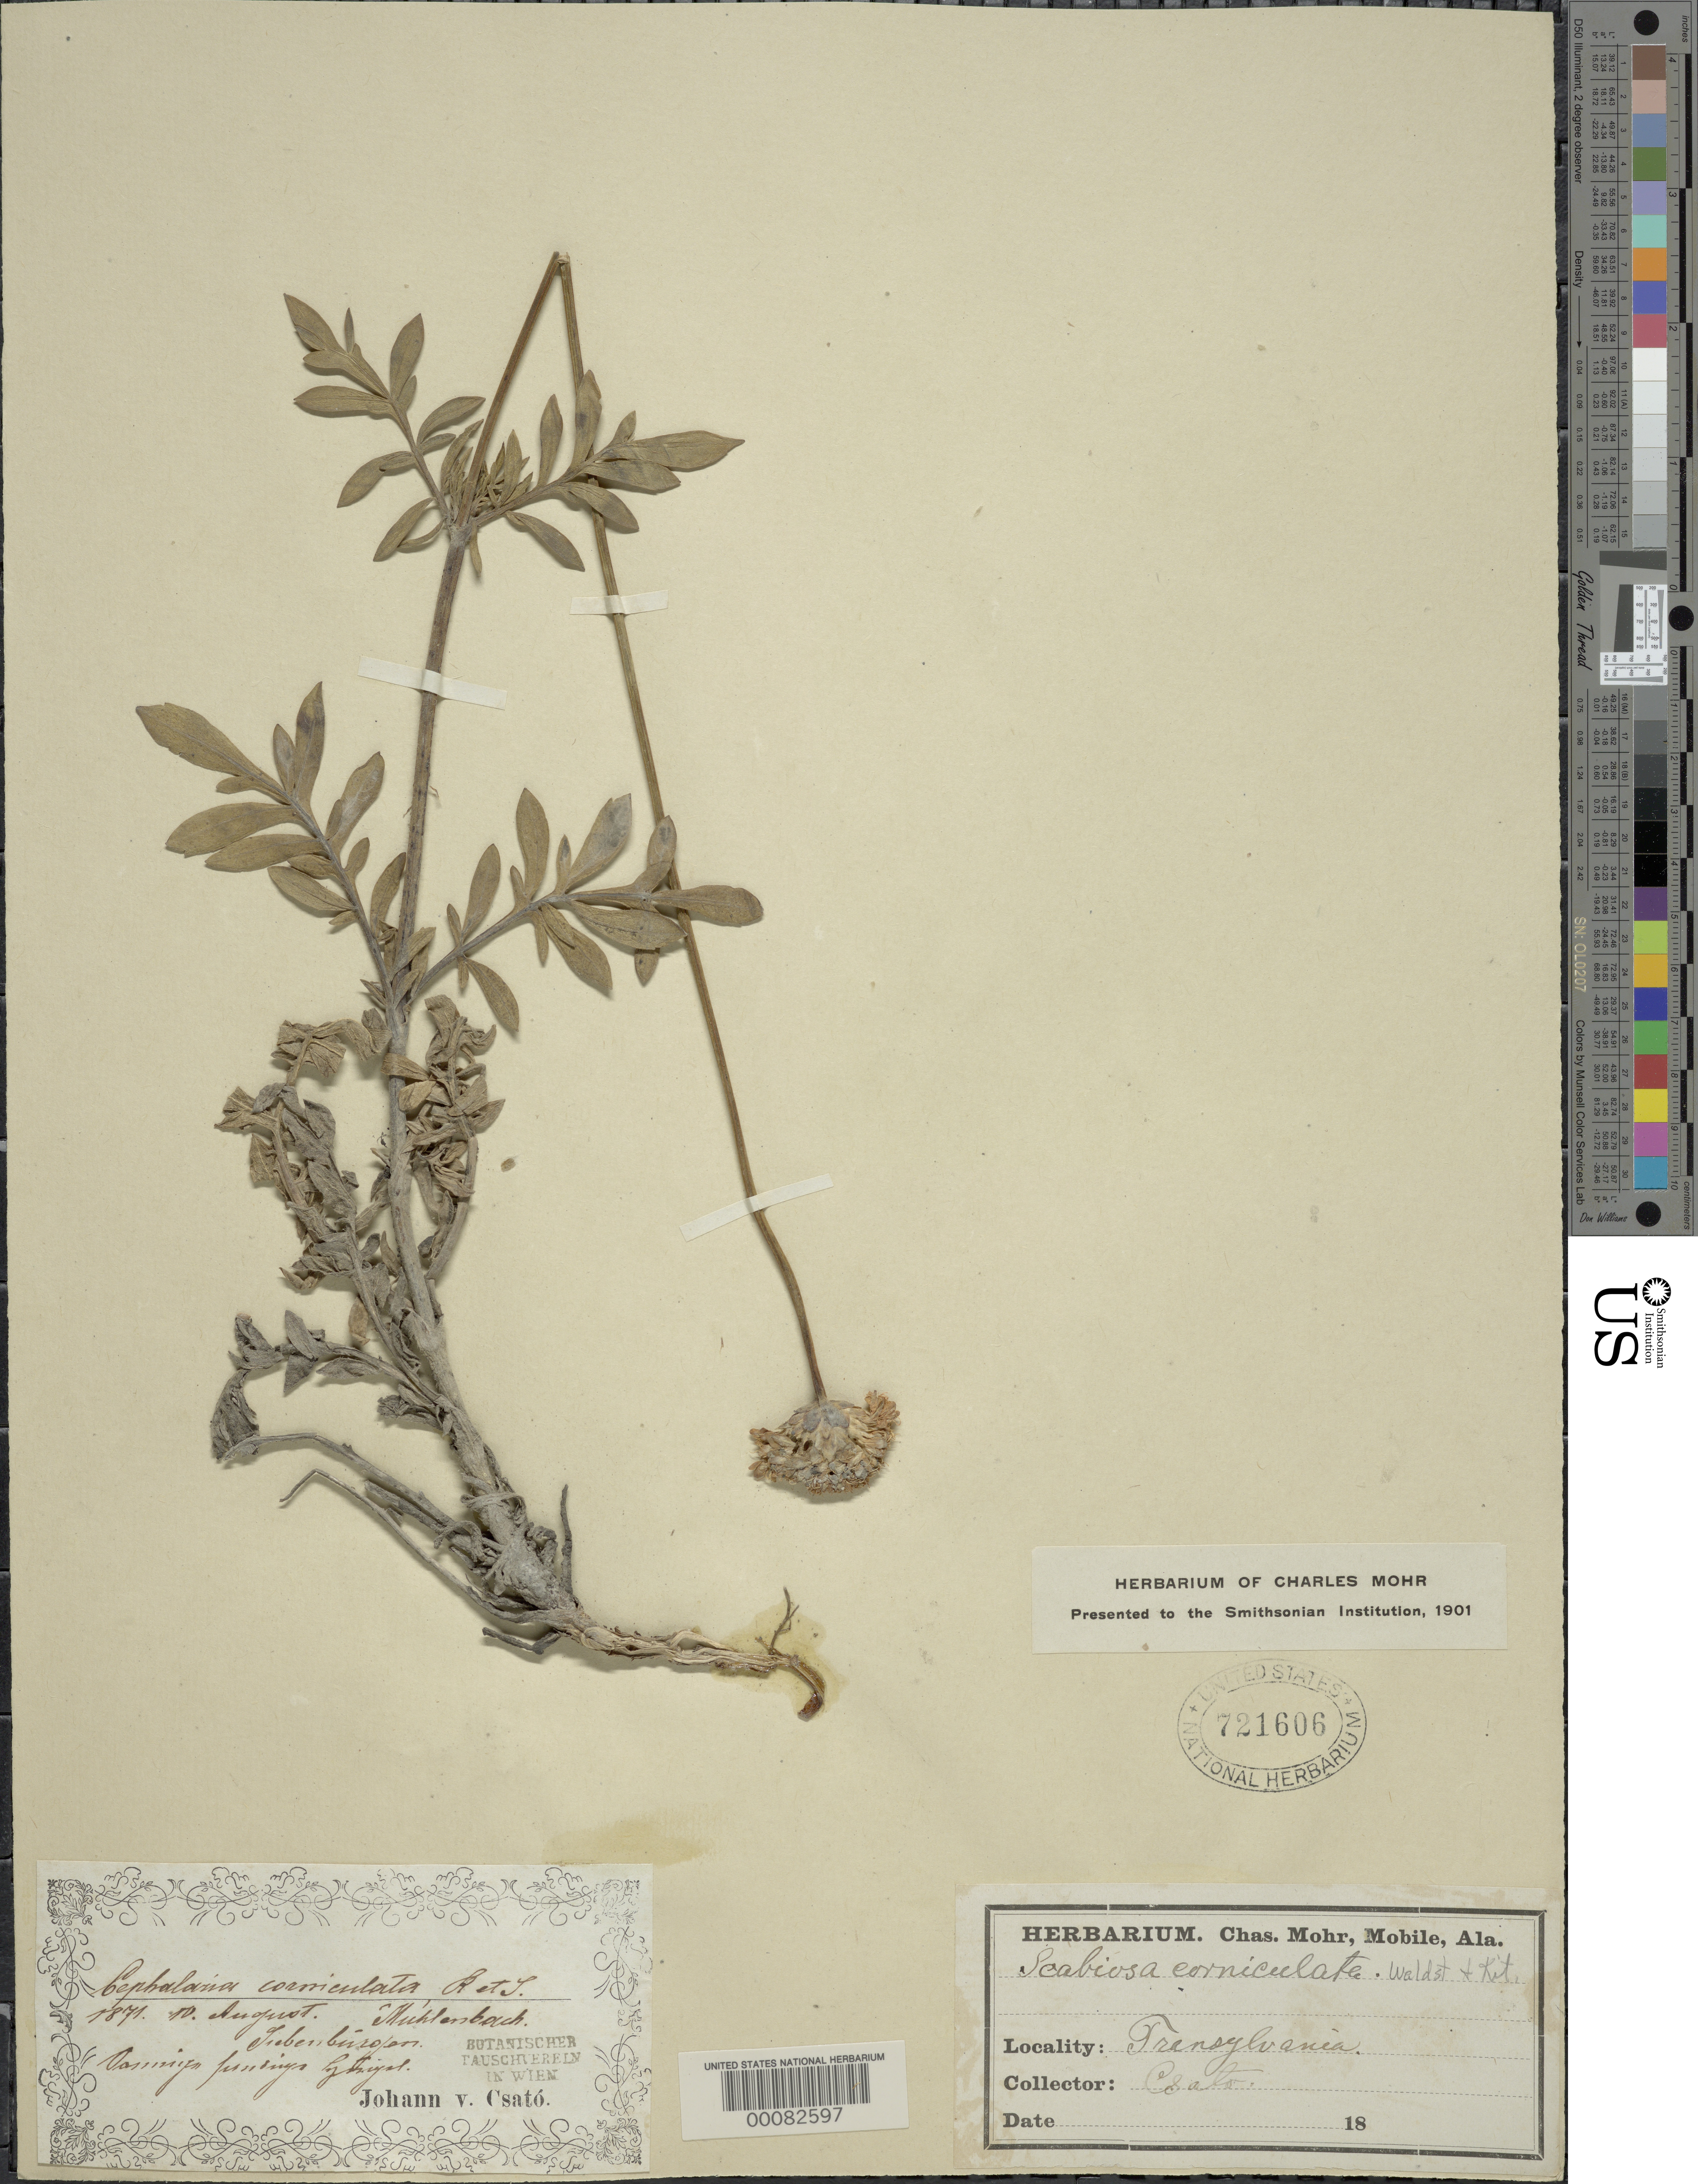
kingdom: Plantae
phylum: Tracheophyta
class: Magnoliopsida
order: Dipsacales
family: Caprifoliaceae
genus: Scabiosa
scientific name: Scabiosa corniculata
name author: Waldst. & Kit.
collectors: J. Csató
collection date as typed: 10 Aug 1871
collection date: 1871-08-10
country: Austria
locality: Muhlenbach. [Country: Germany?]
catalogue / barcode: US 721606